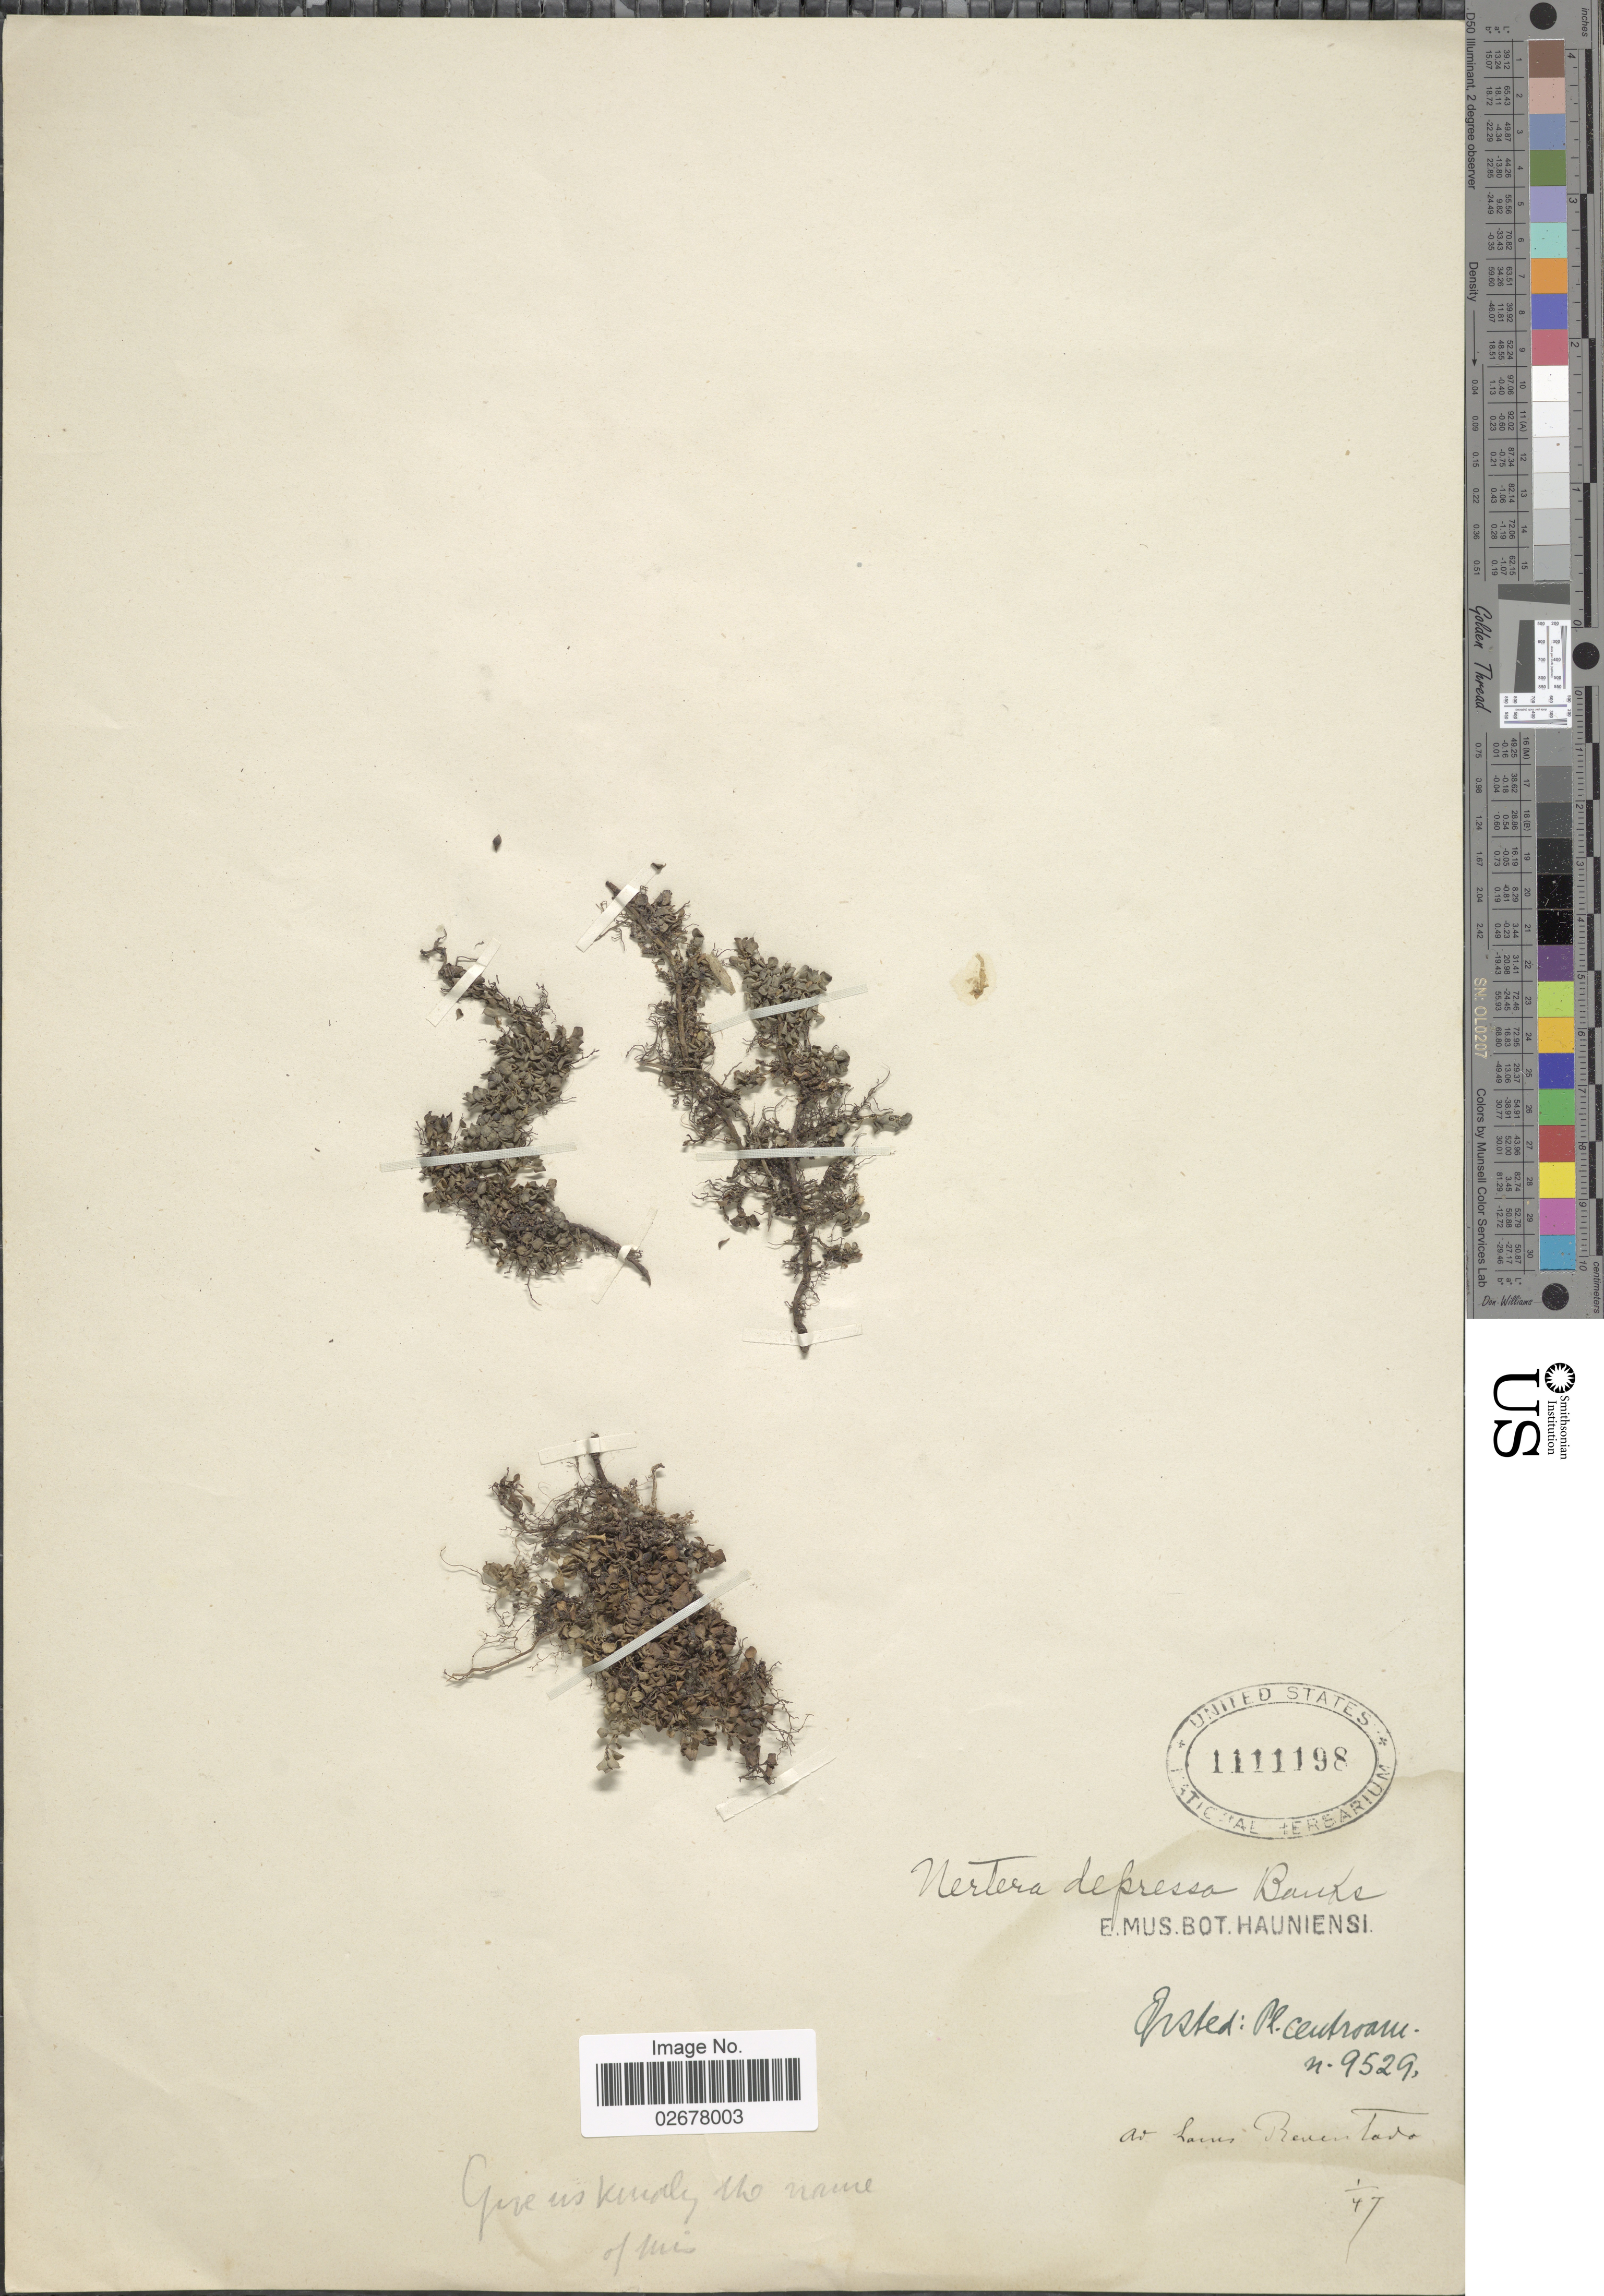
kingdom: Plantae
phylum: Tracheophyta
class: Magnoliopsida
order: Gentianales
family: Rubiaceae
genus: Nertera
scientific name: Nertera depressa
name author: Banks & Sol. ex Gaertn.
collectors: Ørsted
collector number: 9529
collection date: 1847-01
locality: Centro-Am. ad Locus Reventado [interpreted]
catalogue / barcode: US 1111198